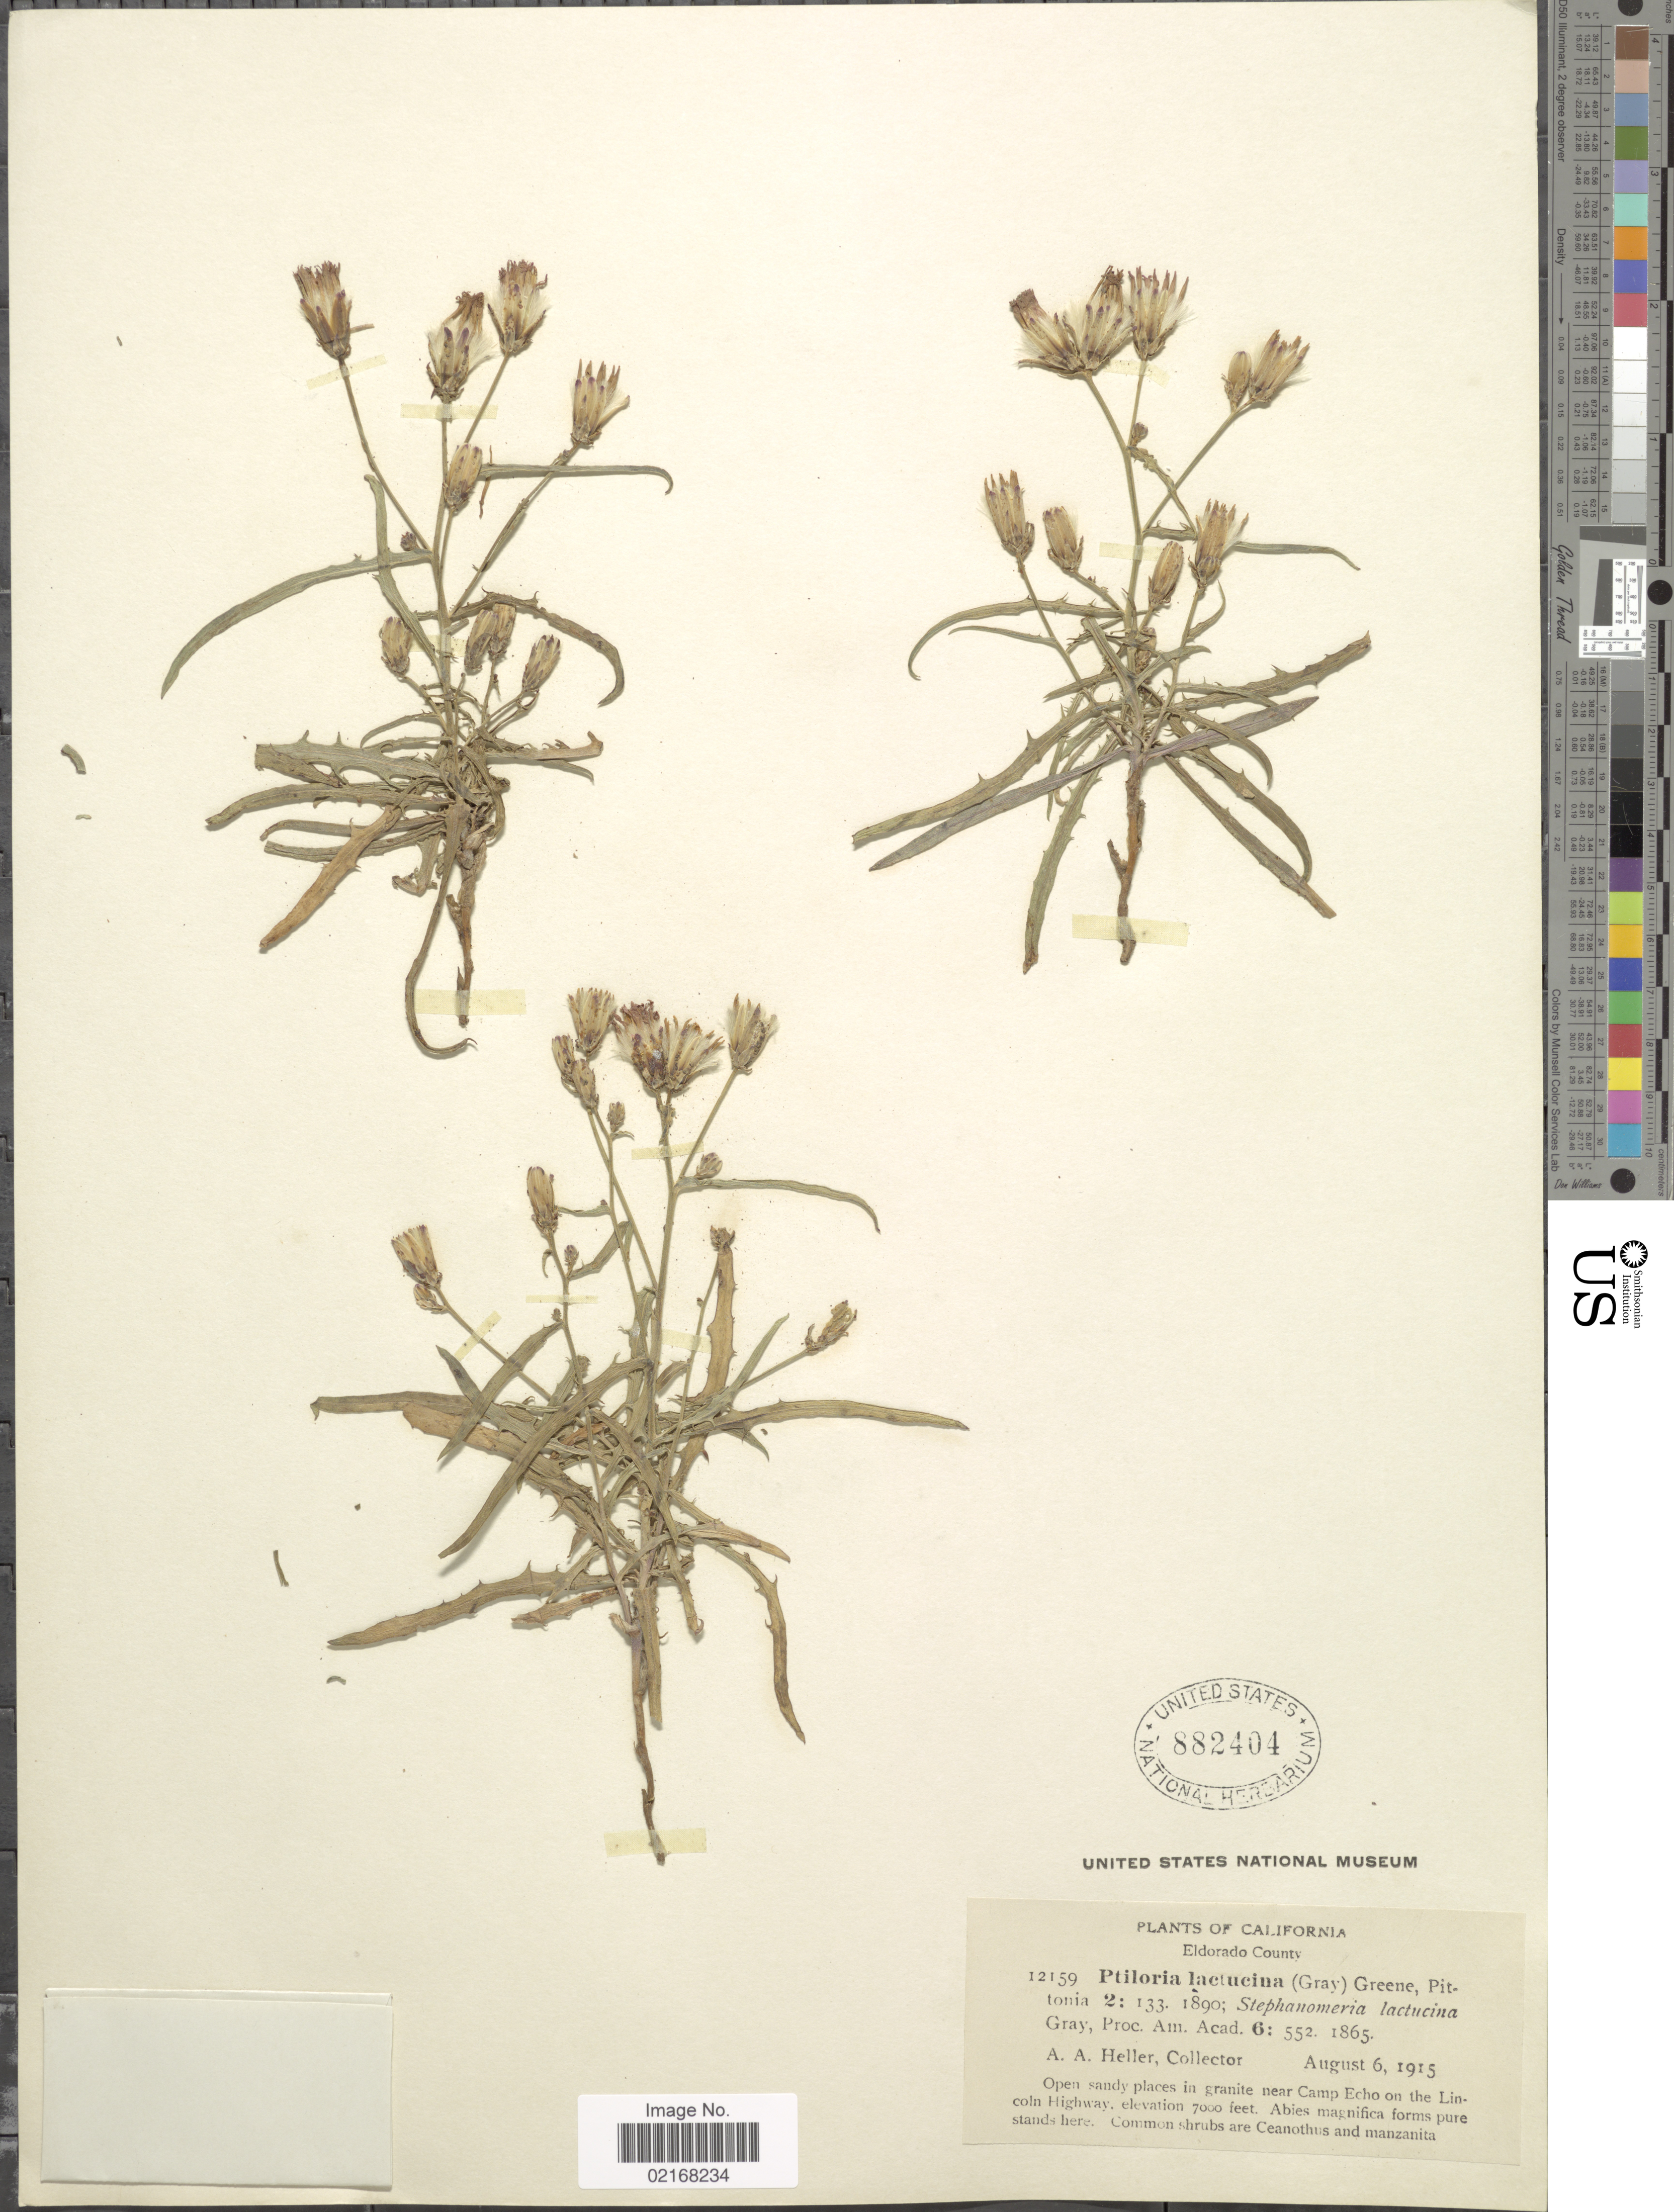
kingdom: Plantae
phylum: Tracheophyta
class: Magnoliopsida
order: Asterales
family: Asteraceae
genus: Stephanomeria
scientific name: Stephanomeria lactucina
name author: A. Gray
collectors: A. A. Heller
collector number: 12159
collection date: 1915-08-06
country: United States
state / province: California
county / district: El Dorado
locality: Eldorado County. Open sandy places in granite near Camp Echo on the Lincoln Highway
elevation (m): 2134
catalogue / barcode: US 882404